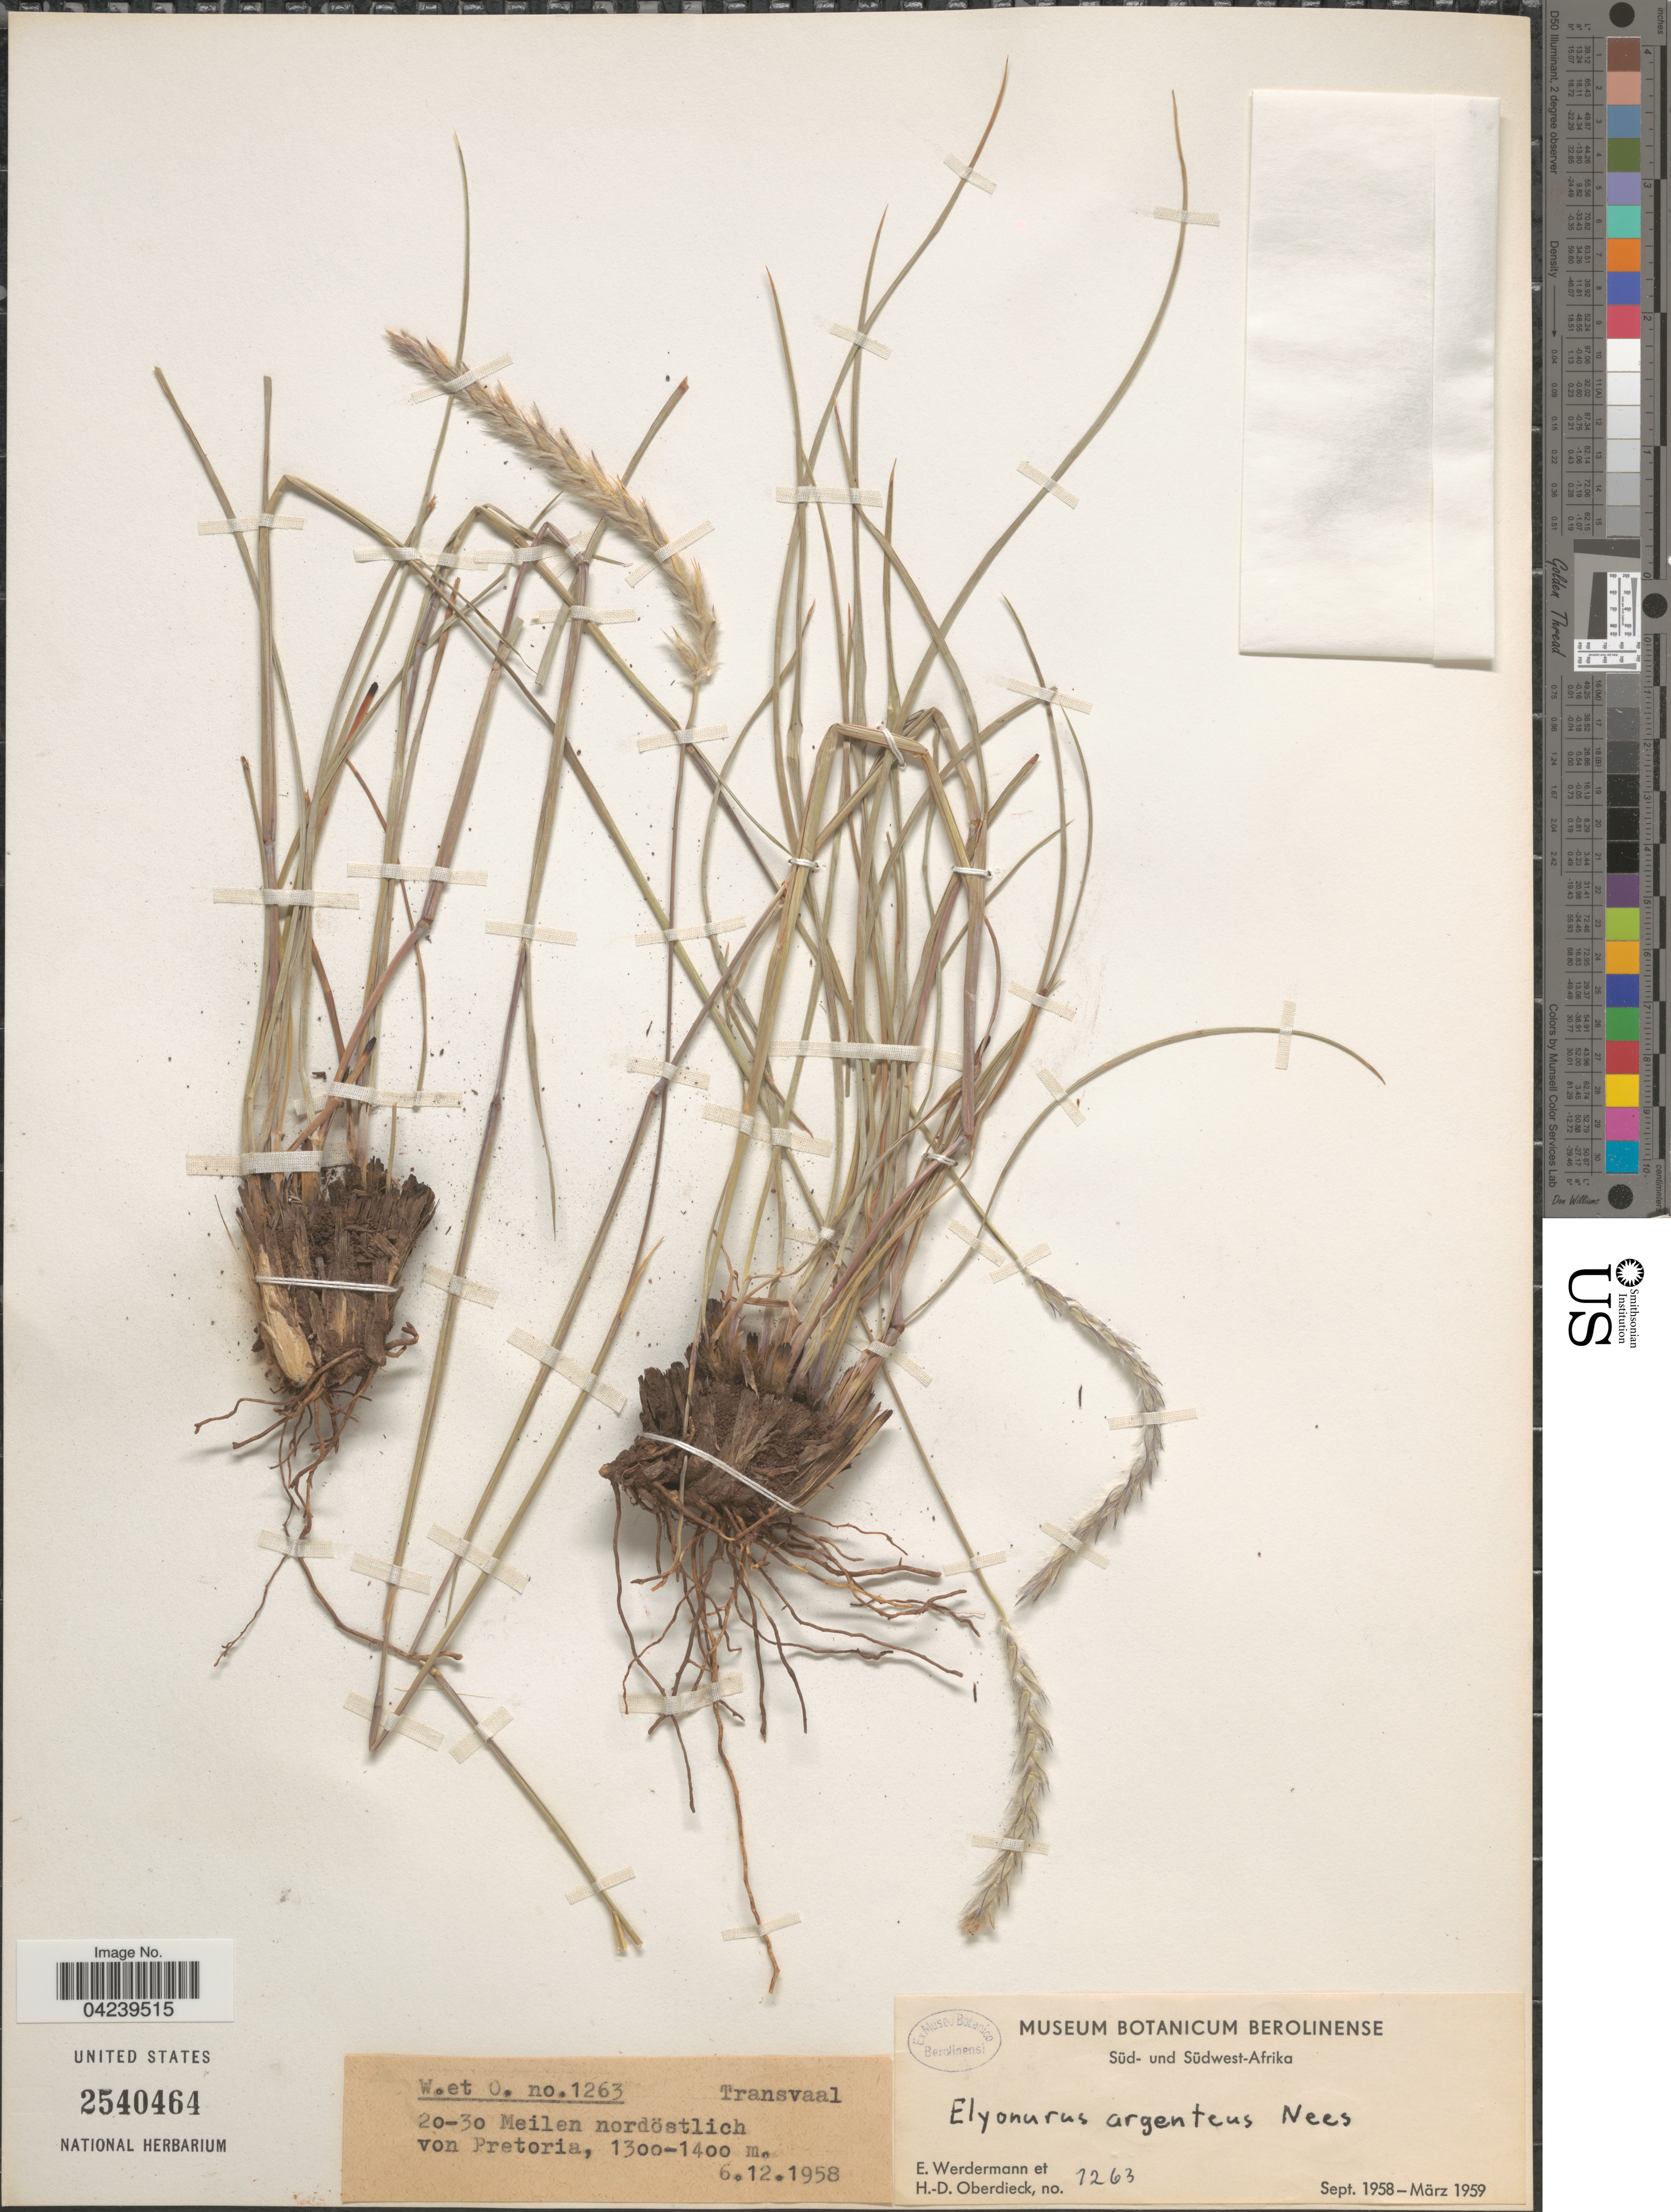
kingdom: Plantae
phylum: Tracheophyta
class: Liliopsida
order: Poales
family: Poaceae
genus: Elionurus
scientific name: Elionurus muticus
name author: (Spreng.) Kuntze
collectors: E. Werdermann & H. Oberdieck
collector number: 1263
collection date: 1958-12-06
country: South Africa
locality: Transvaal. 20-30 Meilen nordöstlich von Pretoria. Süd- und Südwest-Afrika.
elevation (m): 1300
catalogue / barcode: US 2540464